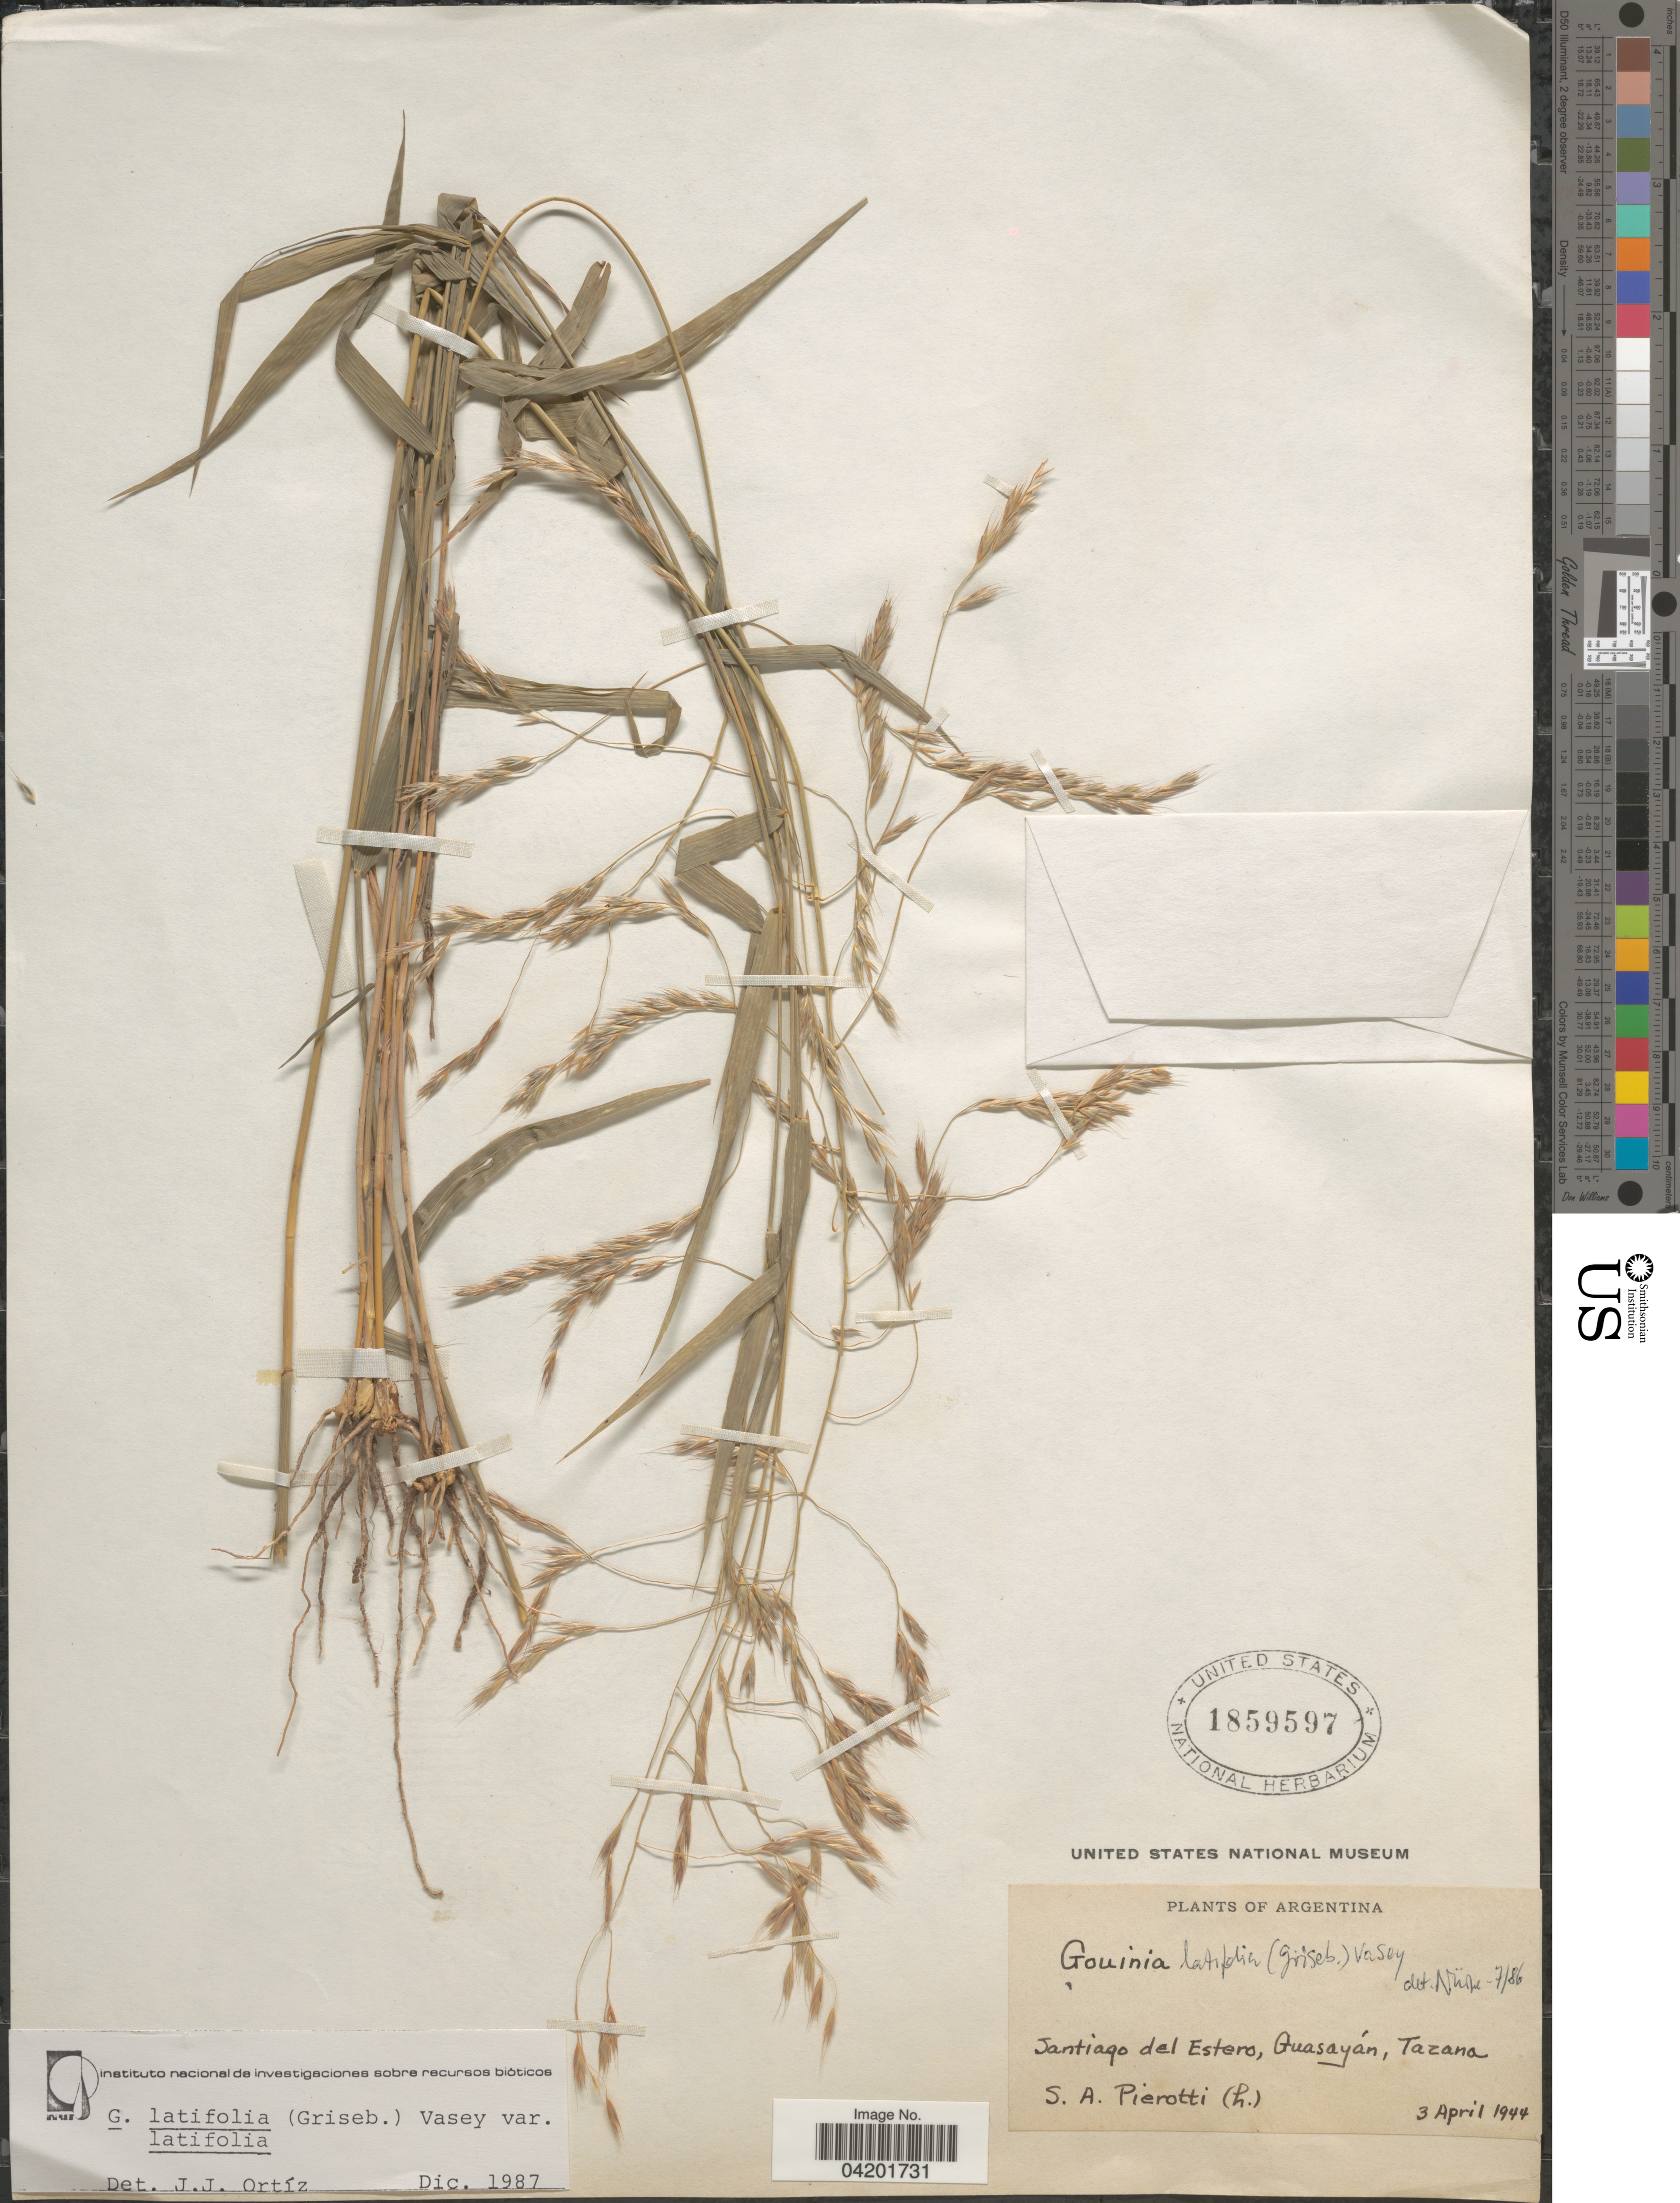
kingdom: Plantae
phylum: Tracheophyta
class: Liliopsida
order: Poales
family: Poaceae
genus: Gouinia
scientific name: Gouinia latifolia var. latifolia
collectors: S. A. Pierotti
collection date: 1944-04-03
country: Argentina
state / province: Santiago del Estero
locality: Guasayán, Tazana.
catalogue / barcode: US 1859597